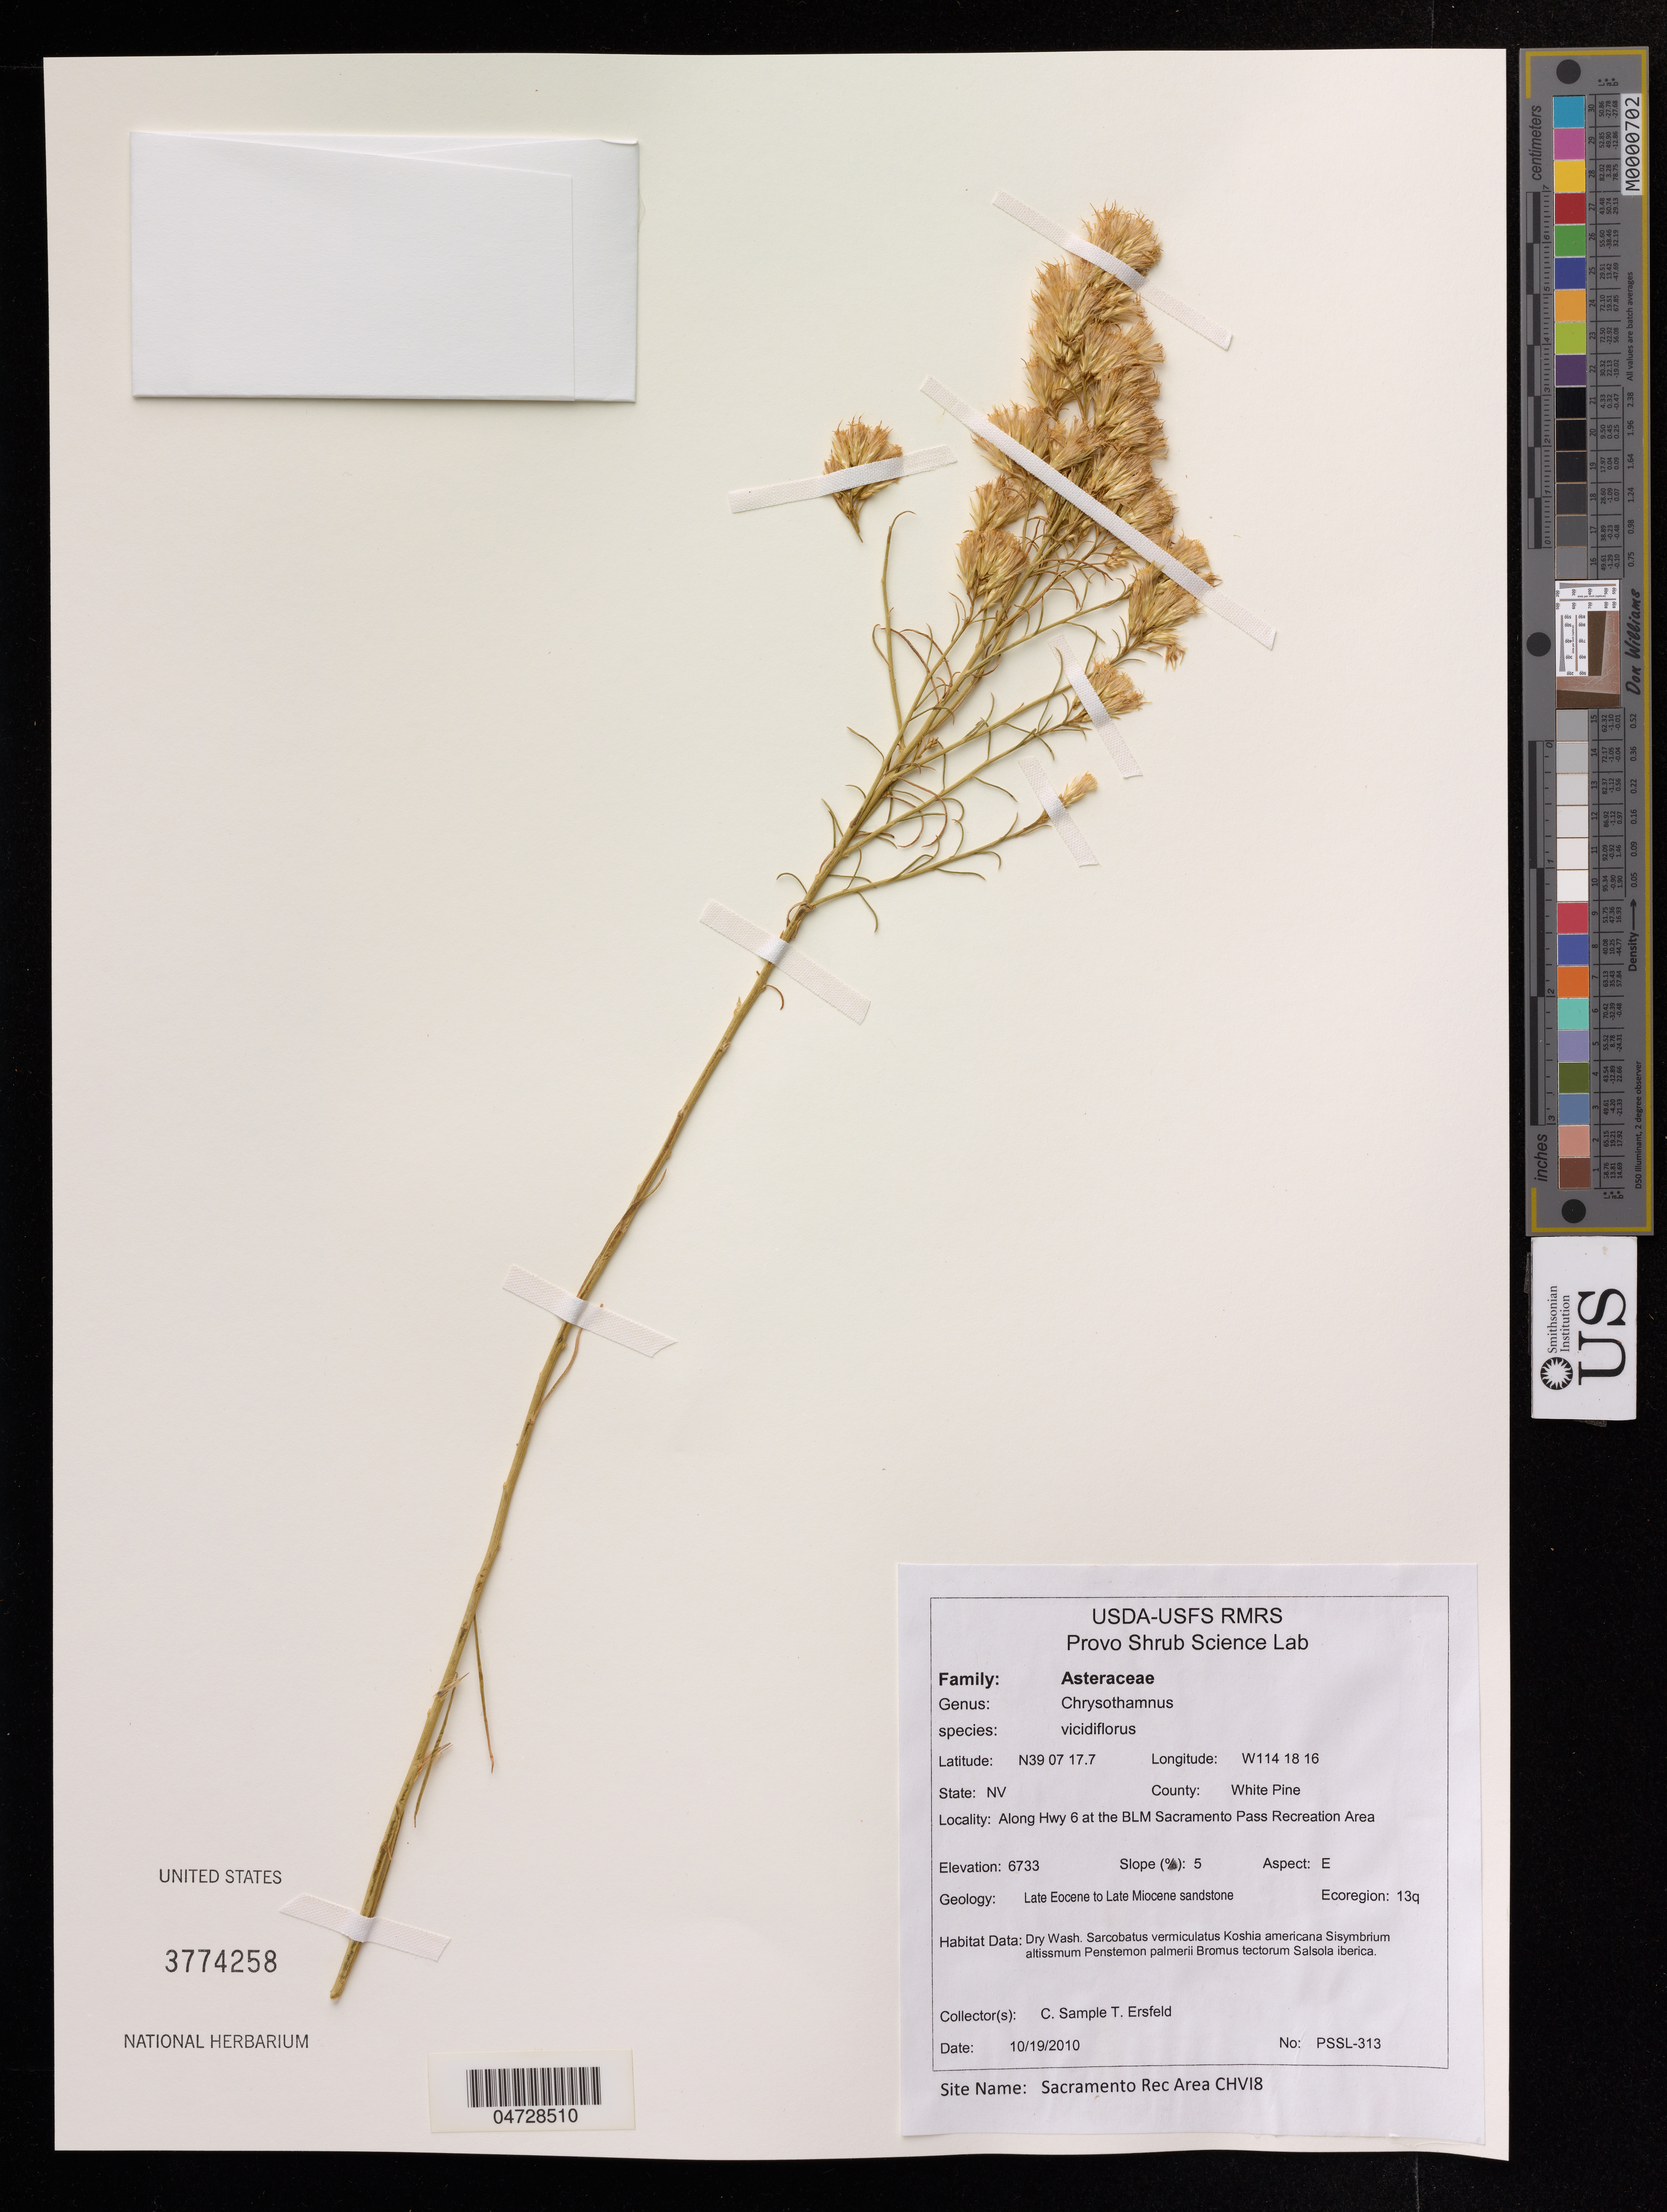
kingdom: Plantae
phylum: Tracheophyta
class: Magnoliopsida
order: Asterales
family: Asteraceae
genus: Chrysothamnus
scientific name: Chrysothamnus viscidiflorus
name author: (Hook.) Nutt.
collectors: C. Sample & T. Ersfeld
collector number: PSSL-313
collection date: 2010-10-19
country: United States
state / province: Nevada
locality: County: White Pine, Along Hwy 6 at the BLM Sacramento Pass Recreation Area.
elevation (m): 2052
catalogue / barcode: US 3774258